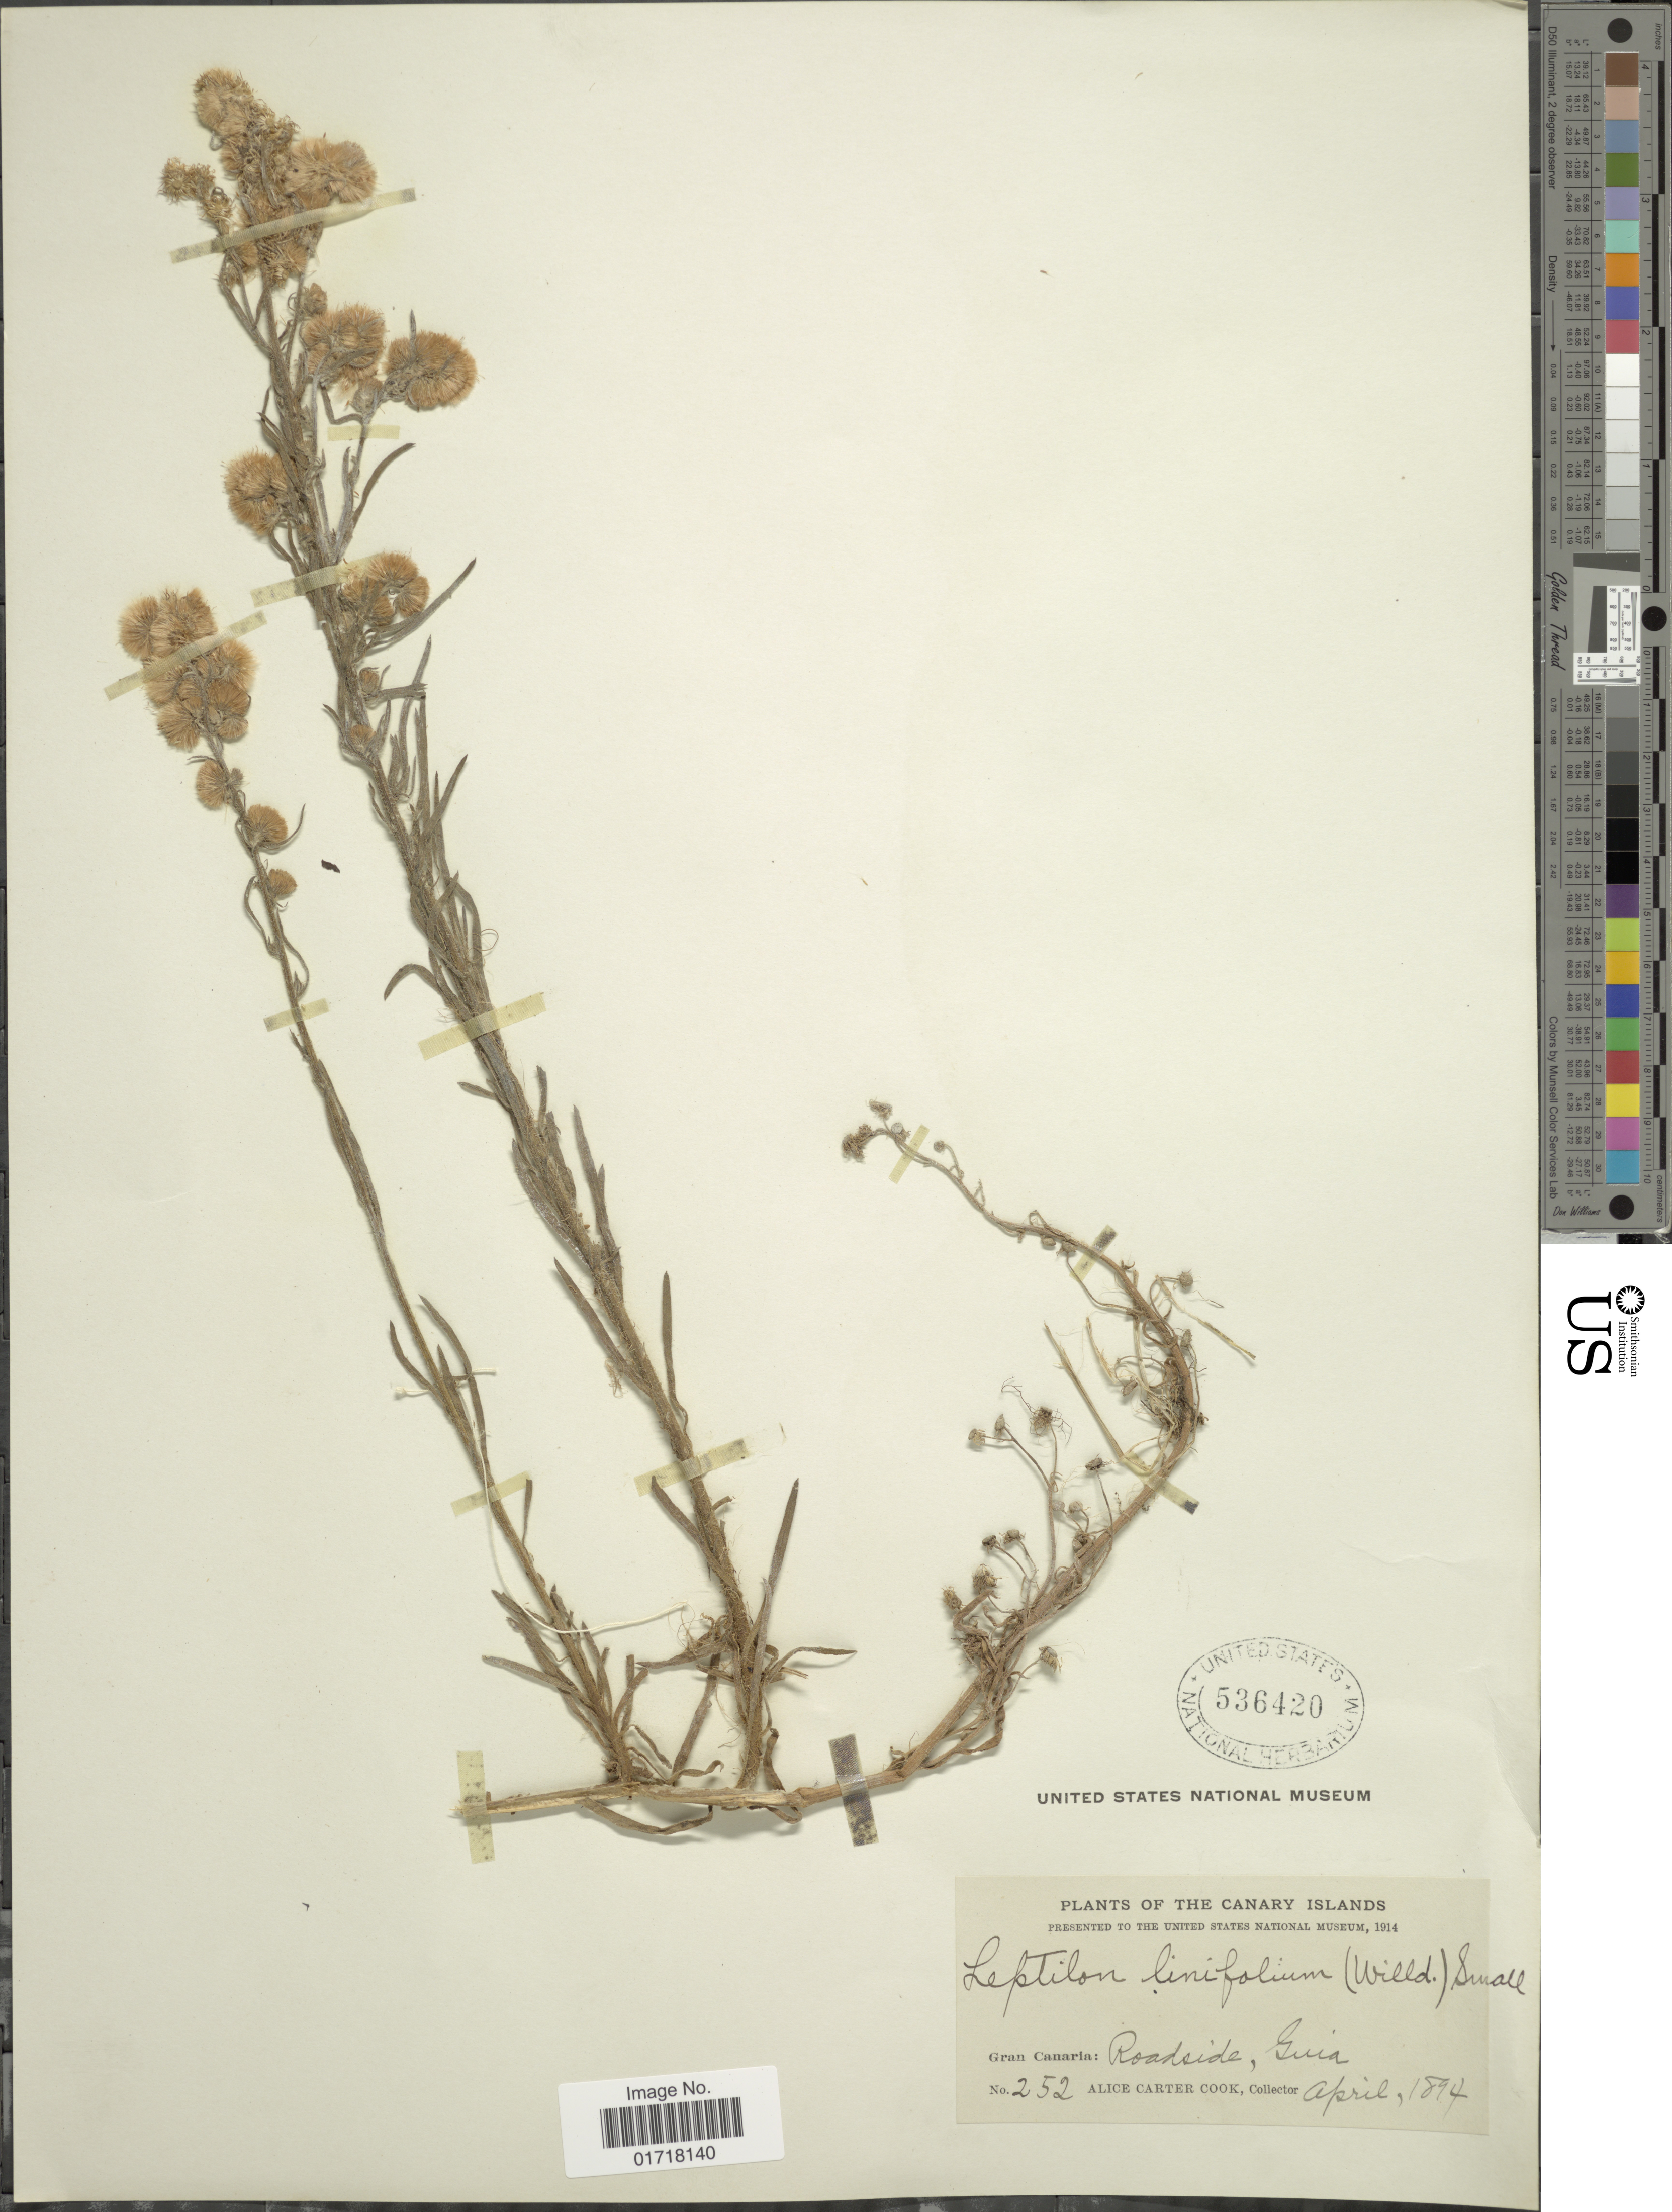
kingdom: Plantae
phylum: Tracheophyta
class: Magnoliopsida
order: Asterales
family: Asteraceae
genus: Erigeron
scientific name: Erigeron bonariensis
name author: L.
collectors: Alice C. Cook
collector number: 252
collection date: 1894-04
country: Spain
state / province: Canarias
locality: The Canary Islands, Gran Canaria: Roadside, Guia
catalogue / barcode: US 536420